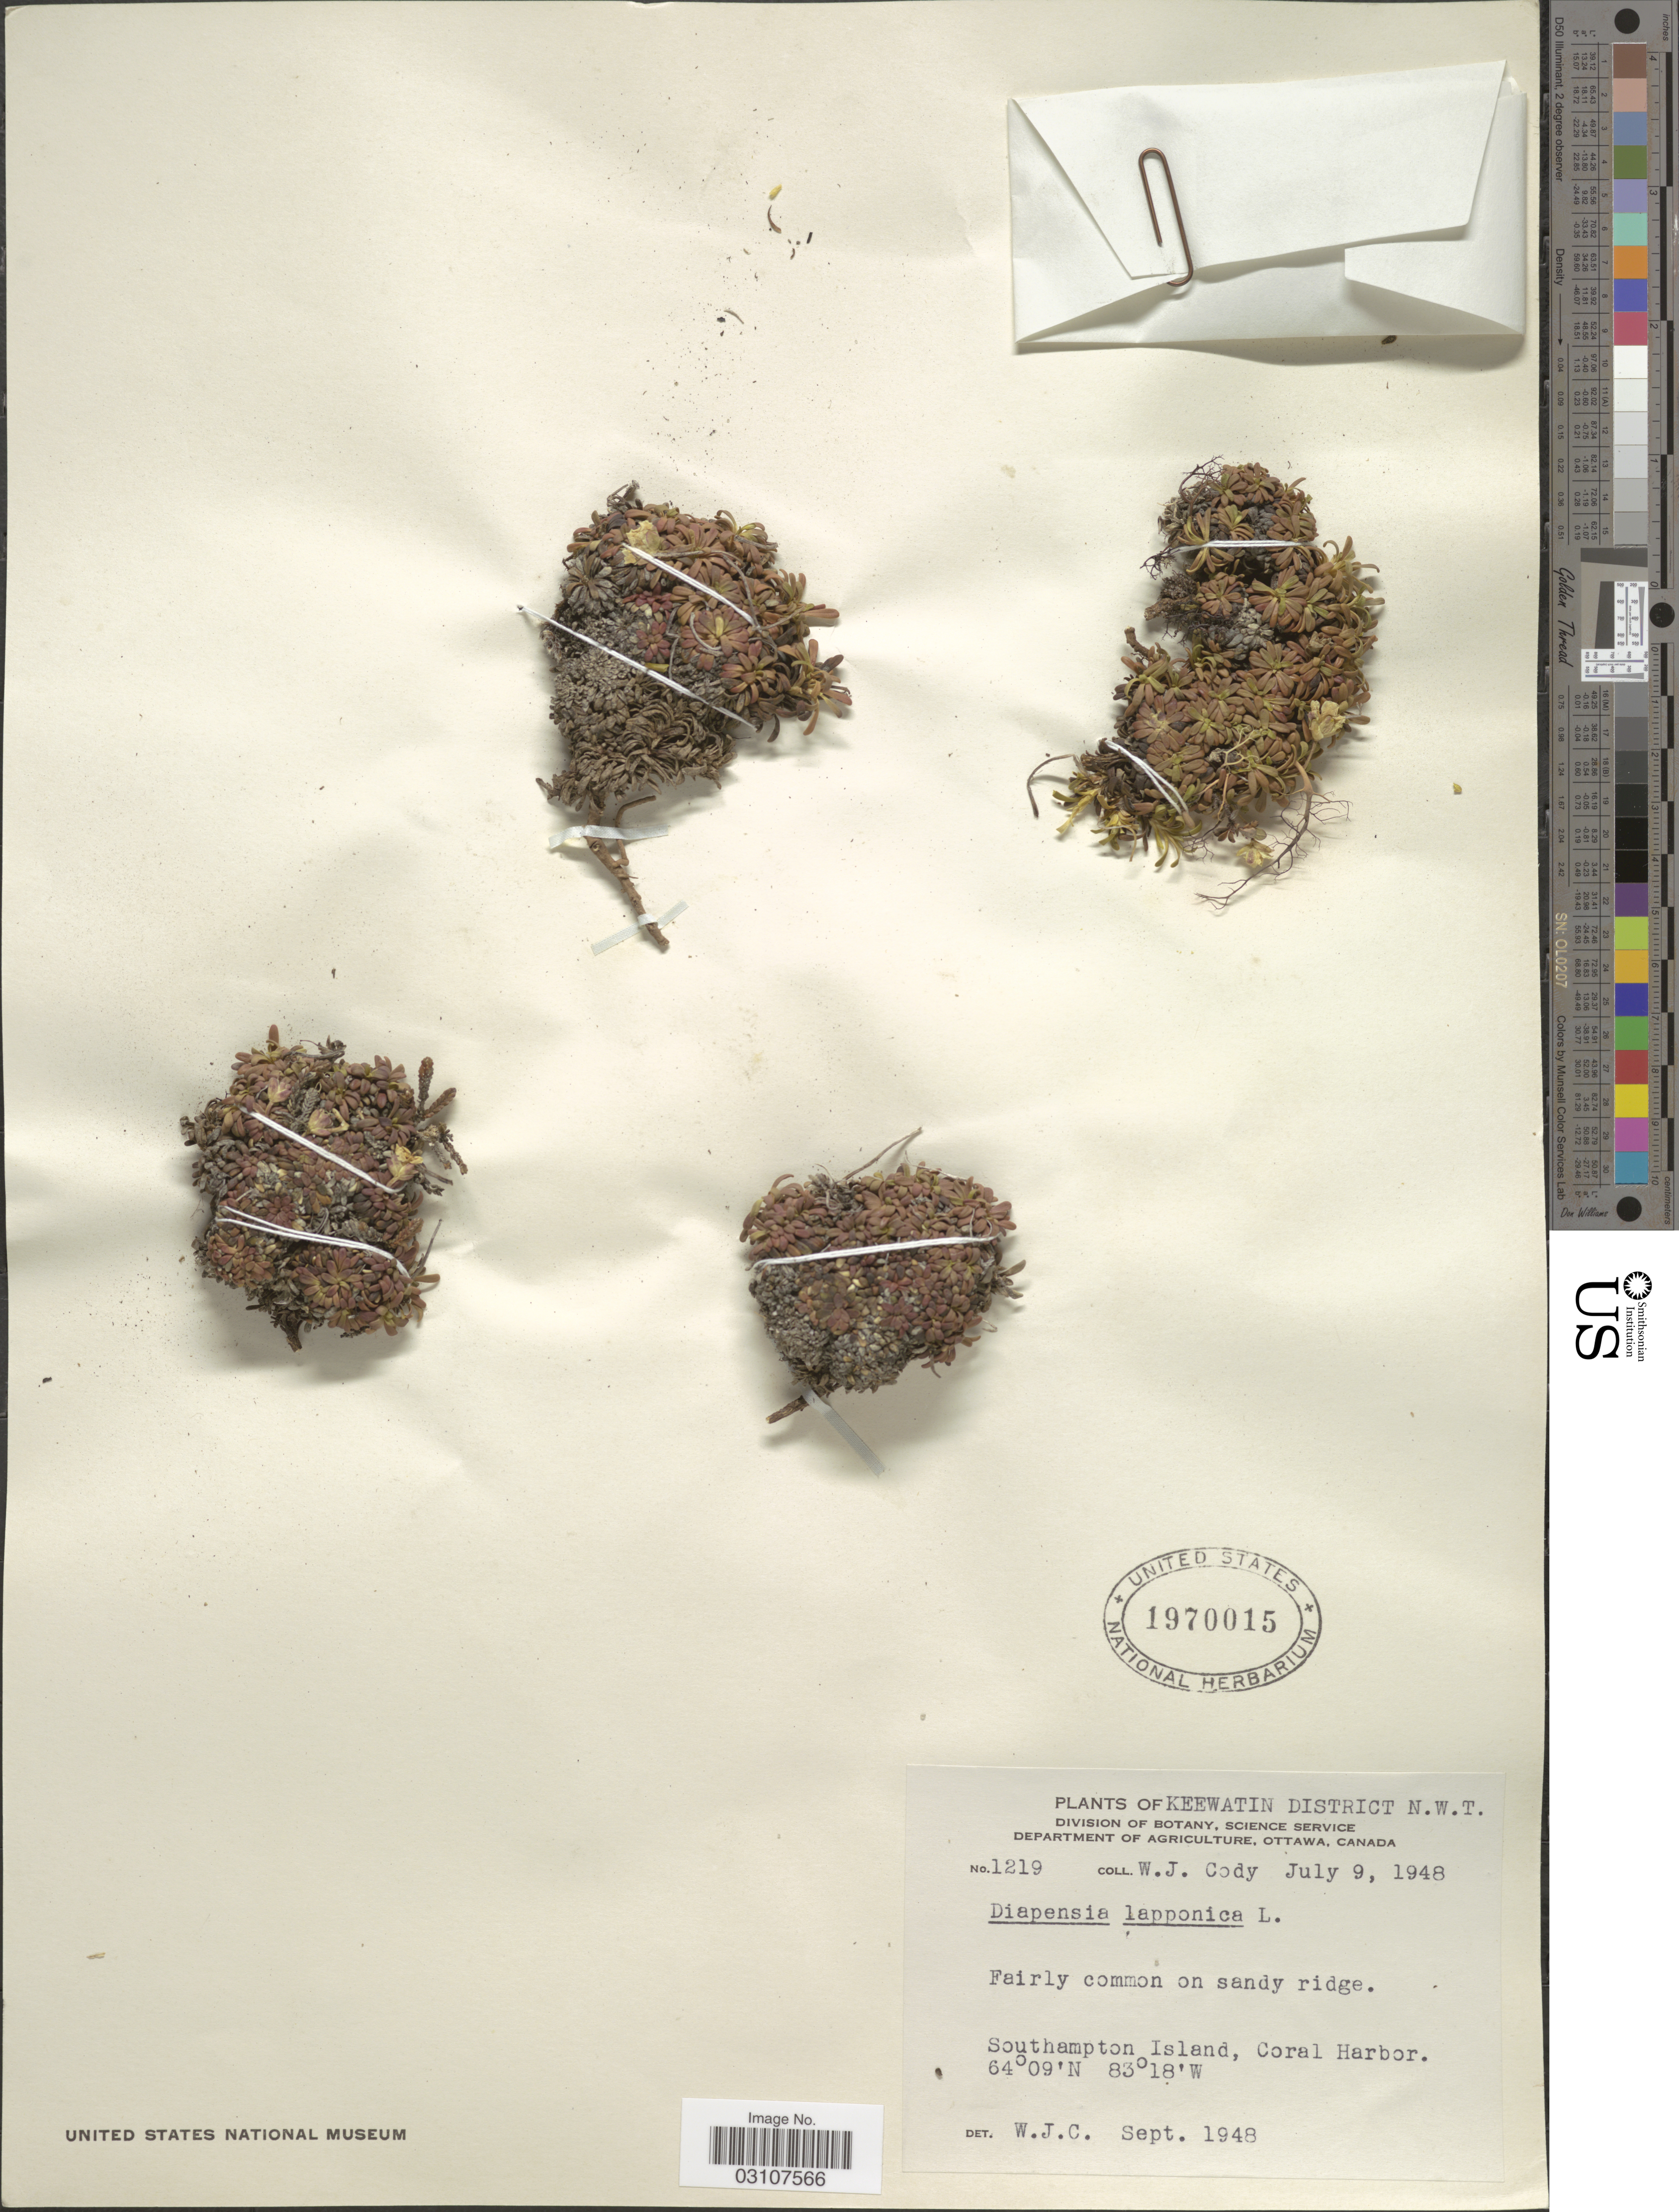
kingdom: Plantae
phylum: Tracheophyta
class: Magnoliopsida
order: Ericales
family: Diapensiaceae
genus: Diapensia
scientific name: Diapensia lapponica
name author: L.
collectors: W. Cody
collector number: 1219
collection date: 1948-07-09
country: Canada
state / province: Northwest Territories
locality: Keewatin District. N.W.T. Southampton Island, Coral Harbor.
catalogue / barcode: US 1970015